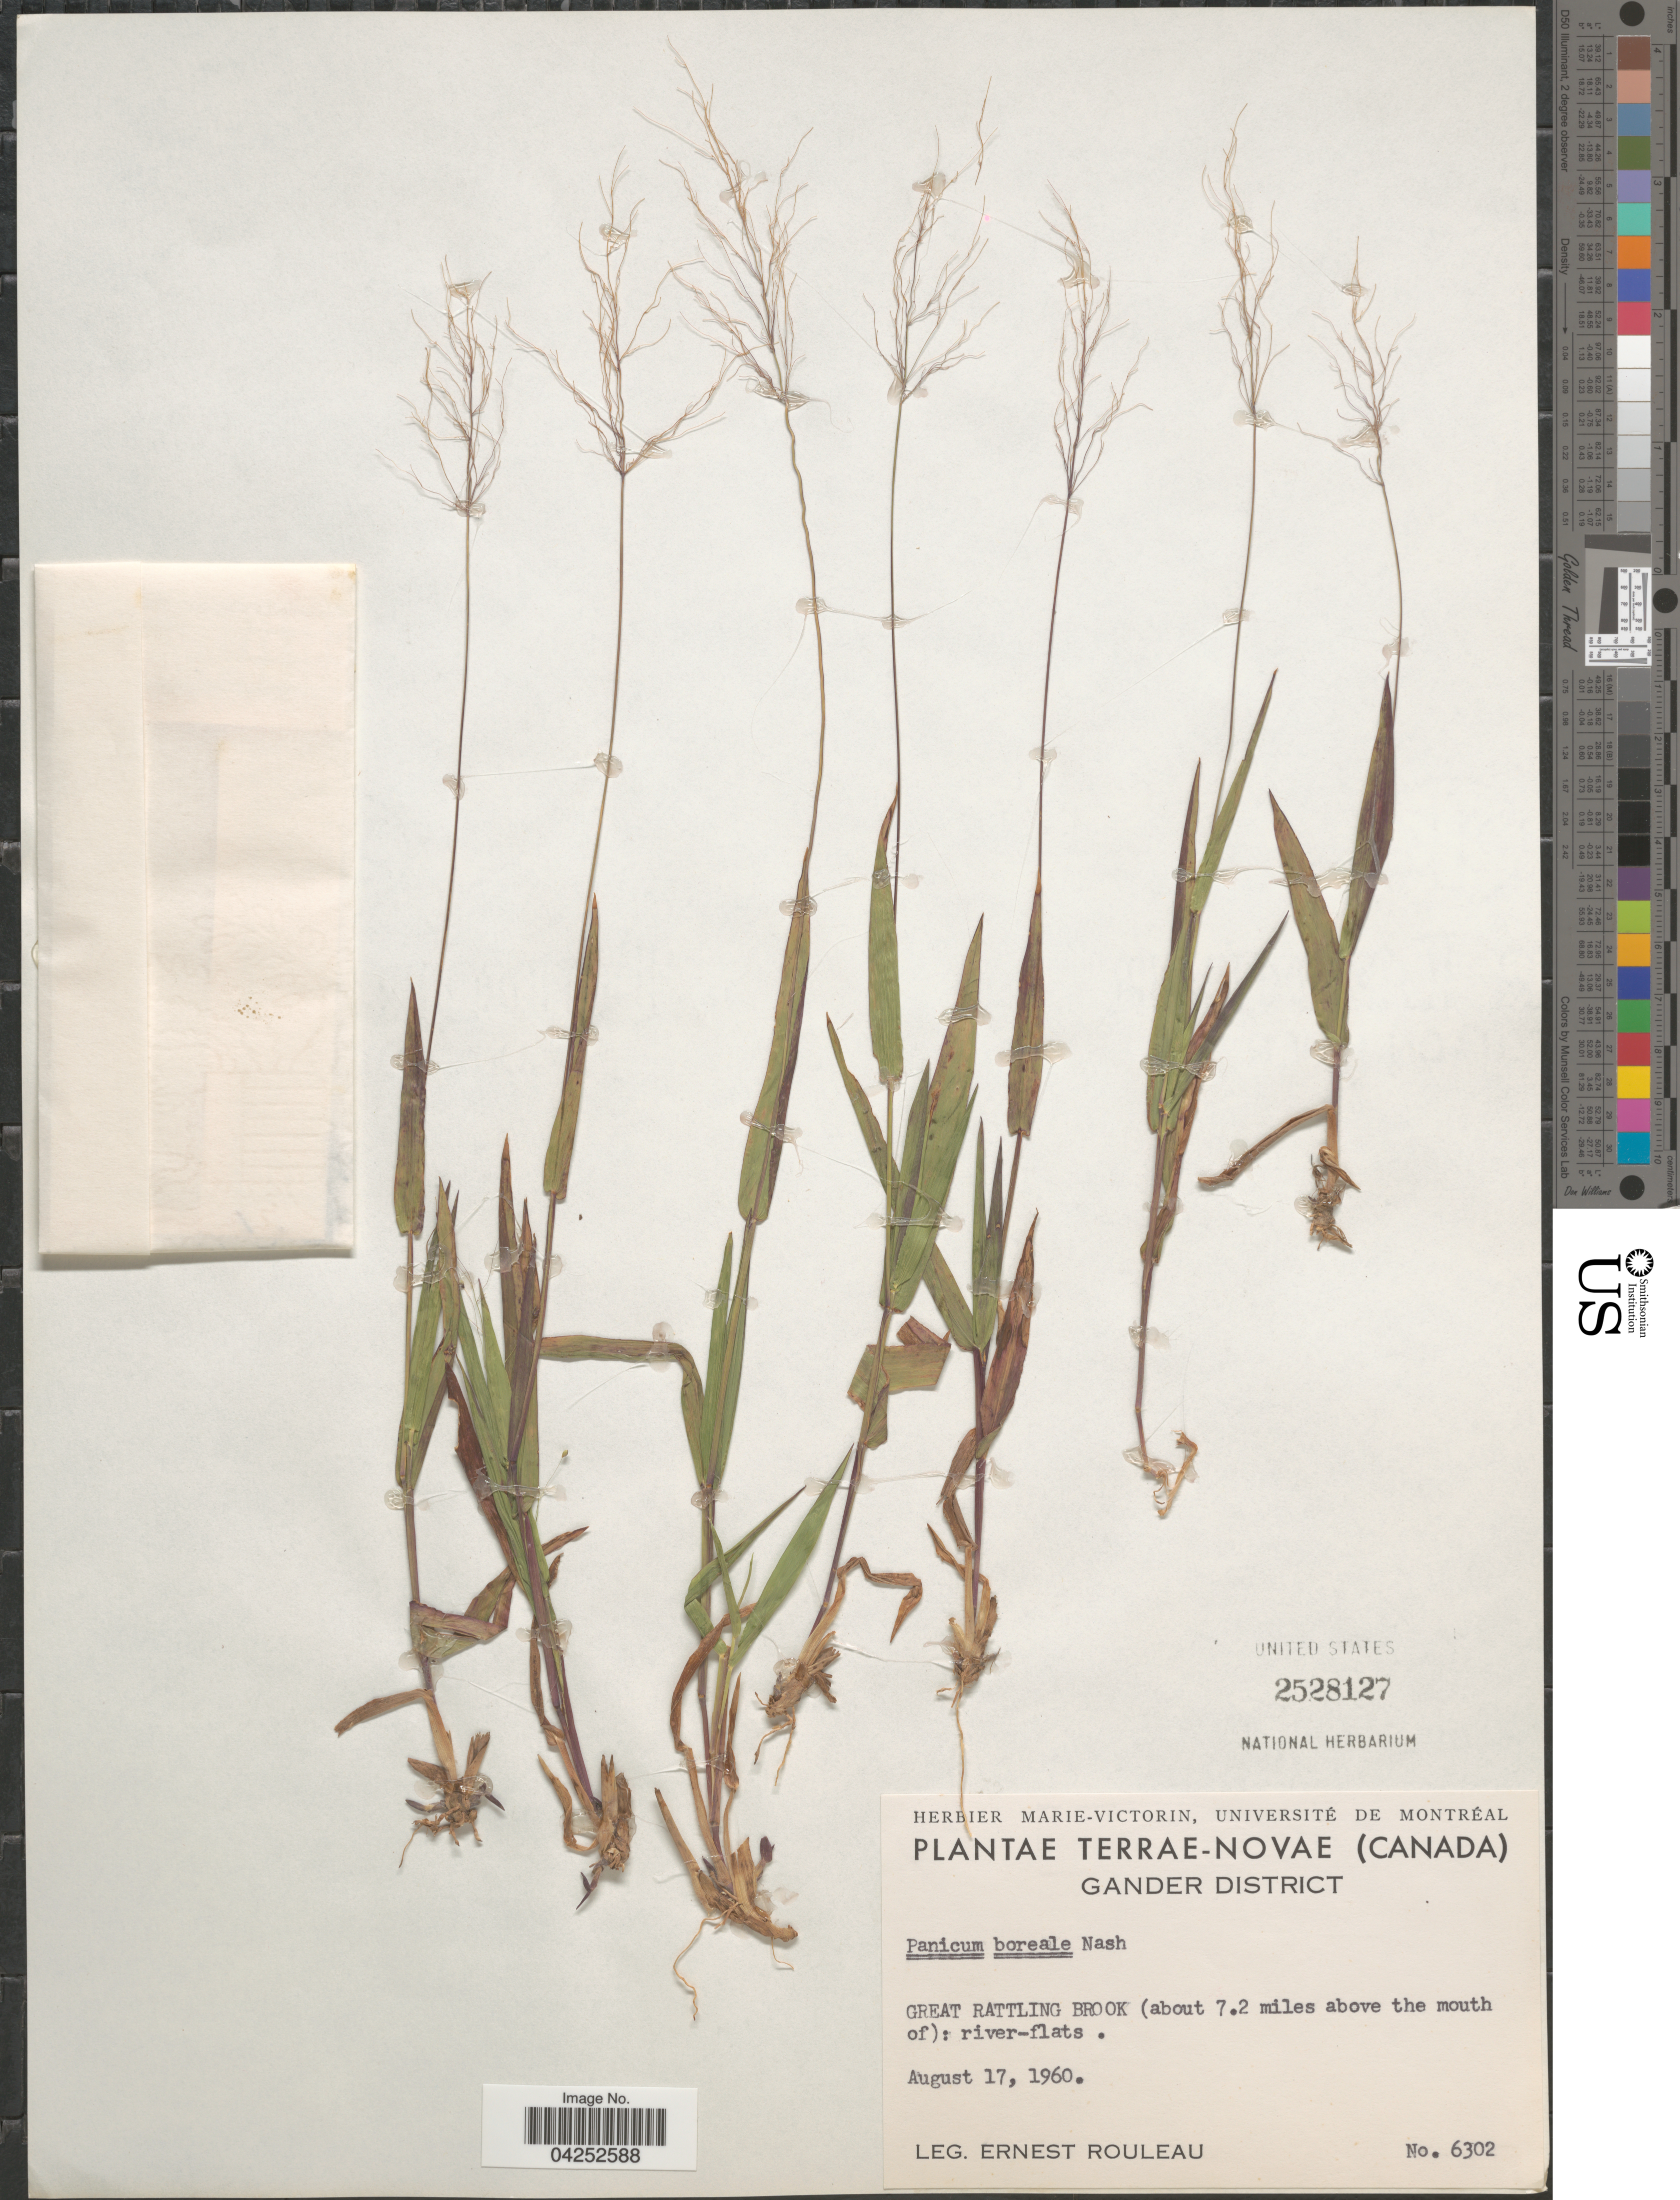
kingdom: Plantae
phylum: Tracheophyta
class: Liliopsida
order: Poales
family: Poaceae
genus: Dichanthelium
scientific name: Dichanthelium boreale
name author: (Nash) Freckmann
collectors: J. Rouleau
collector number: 6302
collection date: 1960-08-17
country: Canada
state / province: Newfoundland and Labrador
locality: Terrae-Novae. Gander District. Great Rattling Brook (about 7.2 miles above the mouth of): river-flats.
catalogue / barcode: US 2528127